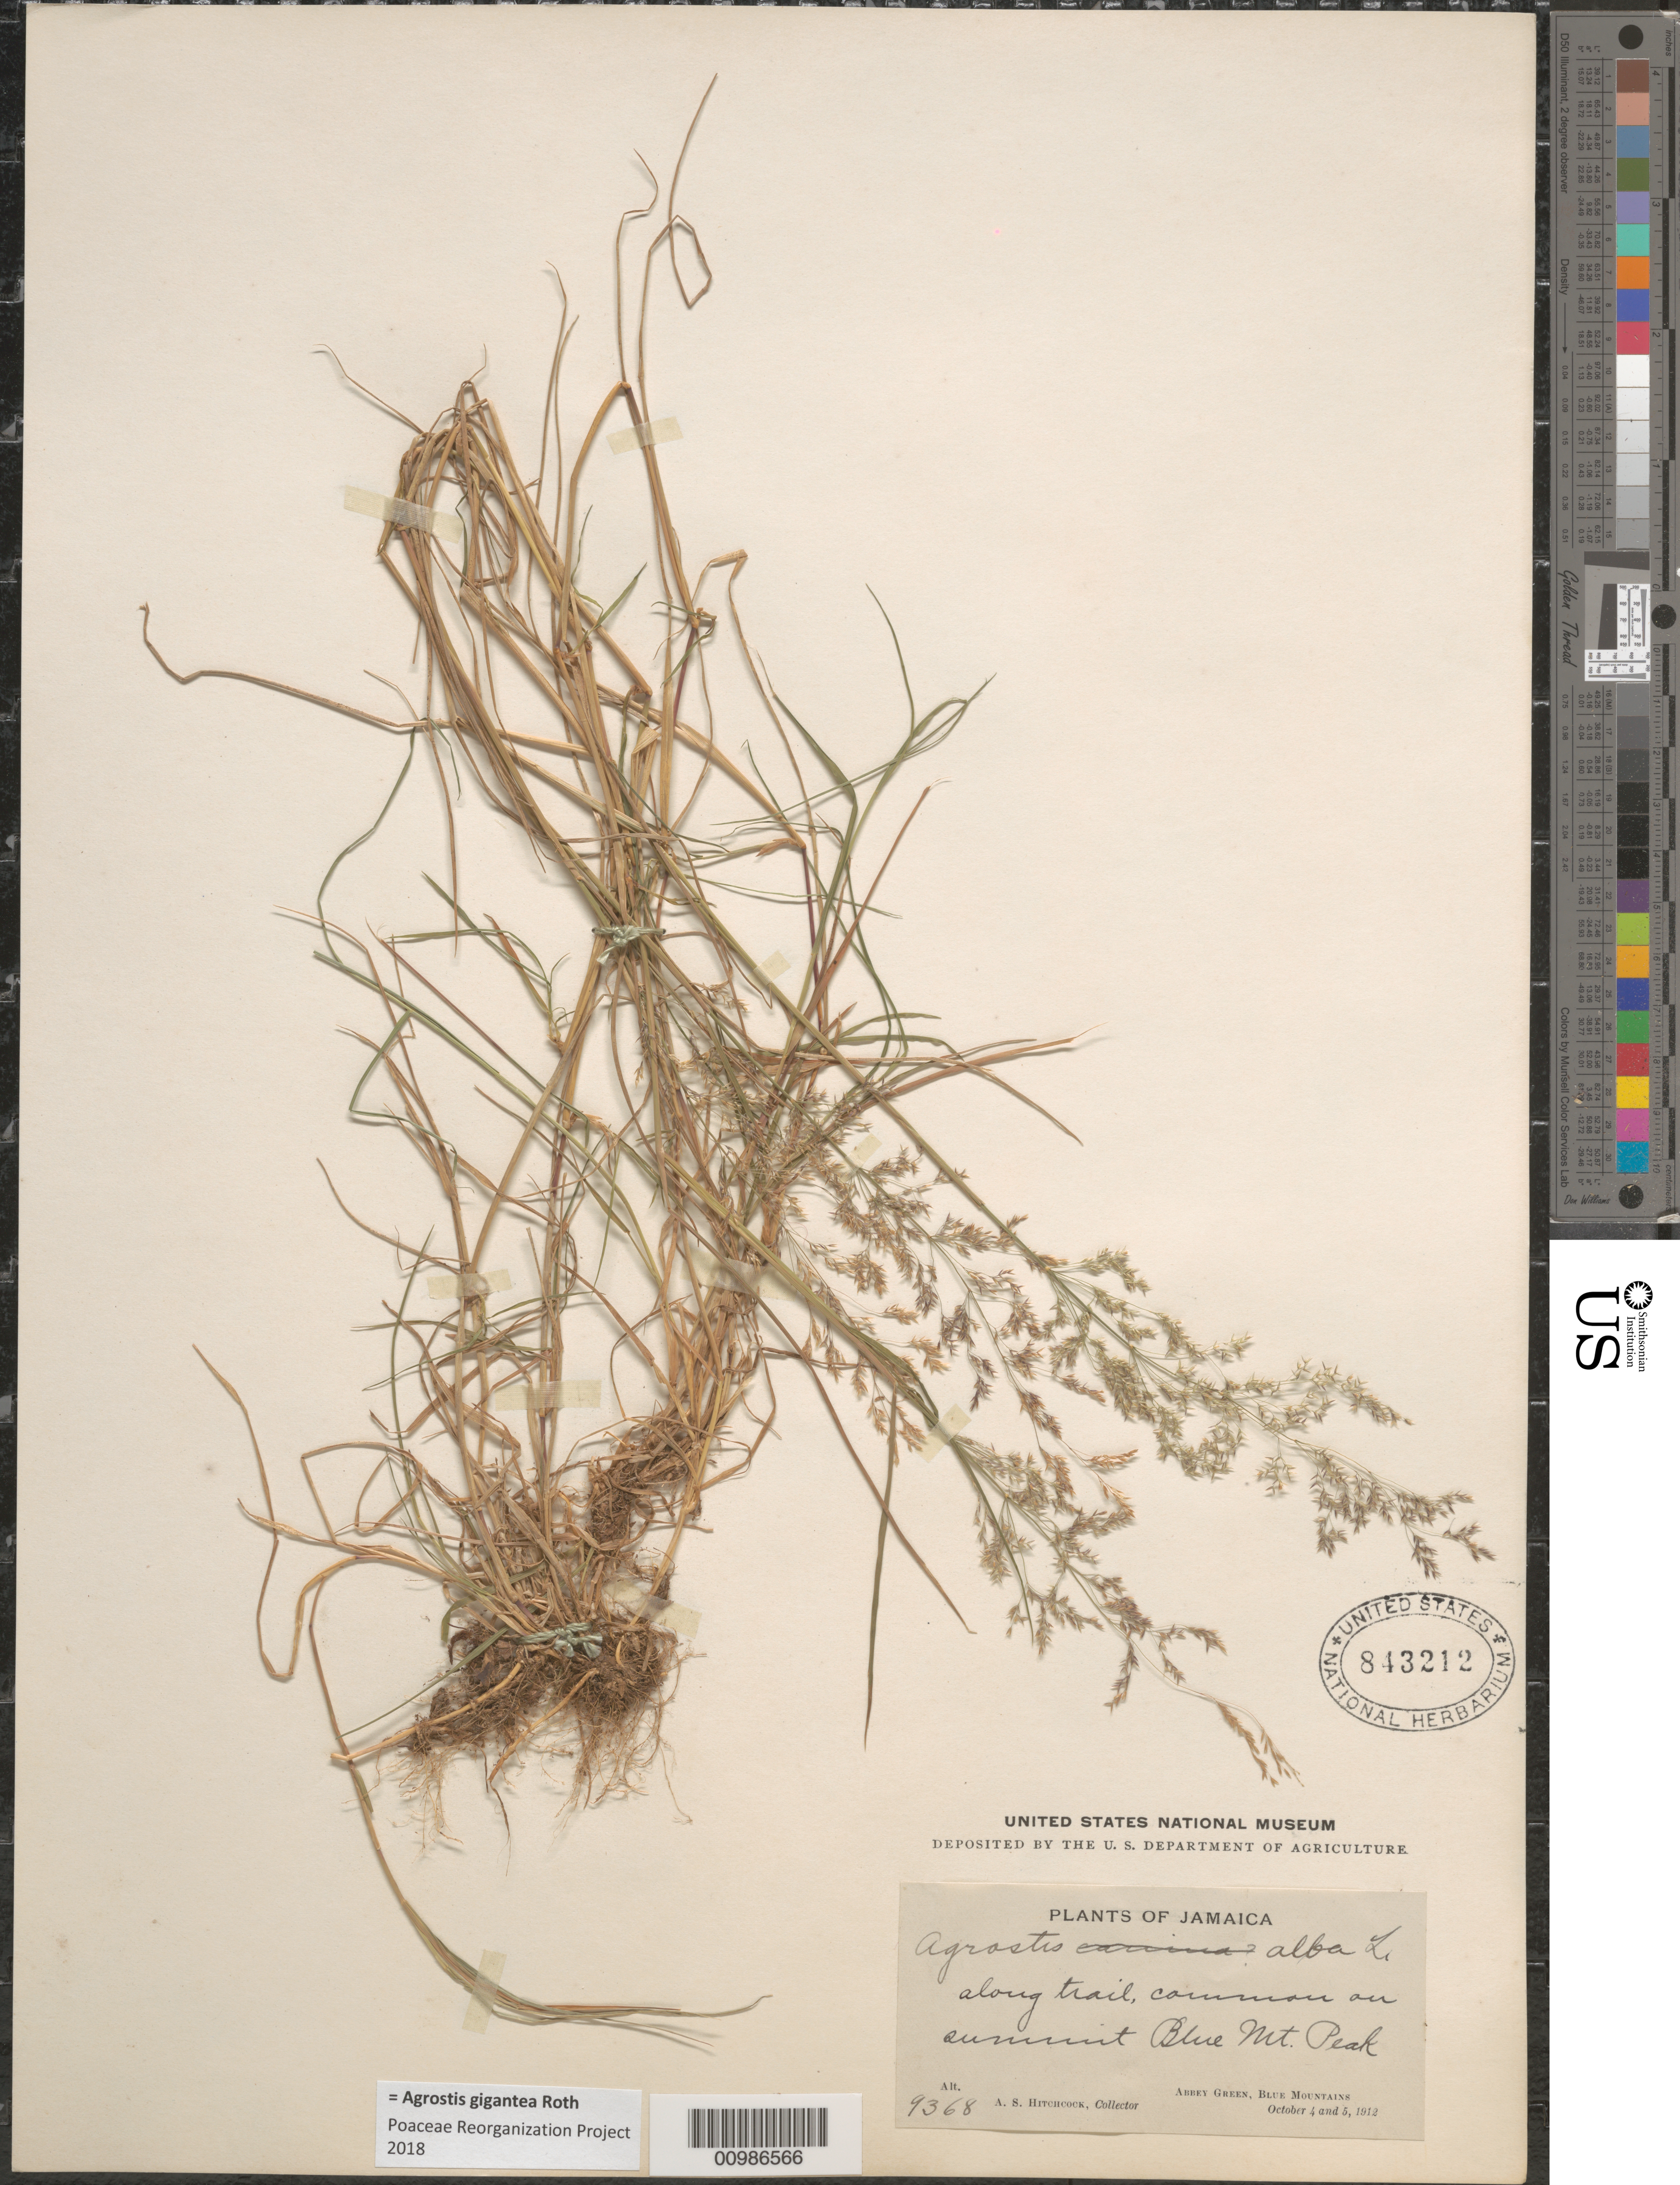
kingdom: Plantae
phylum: Tracheophyta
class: Liliopsida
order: Poales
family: Poaceae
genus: Agrostis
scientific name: Agrostis gigantea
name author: Roth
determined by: Poaceae Reorganization Project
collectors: A. S. Hitchcock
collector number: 9368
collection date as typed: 04 Oct 1912 and 05 Oct 1912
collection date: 1912-10-04,1912-10-05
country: Jamaica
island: Jamaica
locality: Abbey Green, Blue Mountains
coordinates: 0 N, 0 E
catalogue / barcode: US 843212